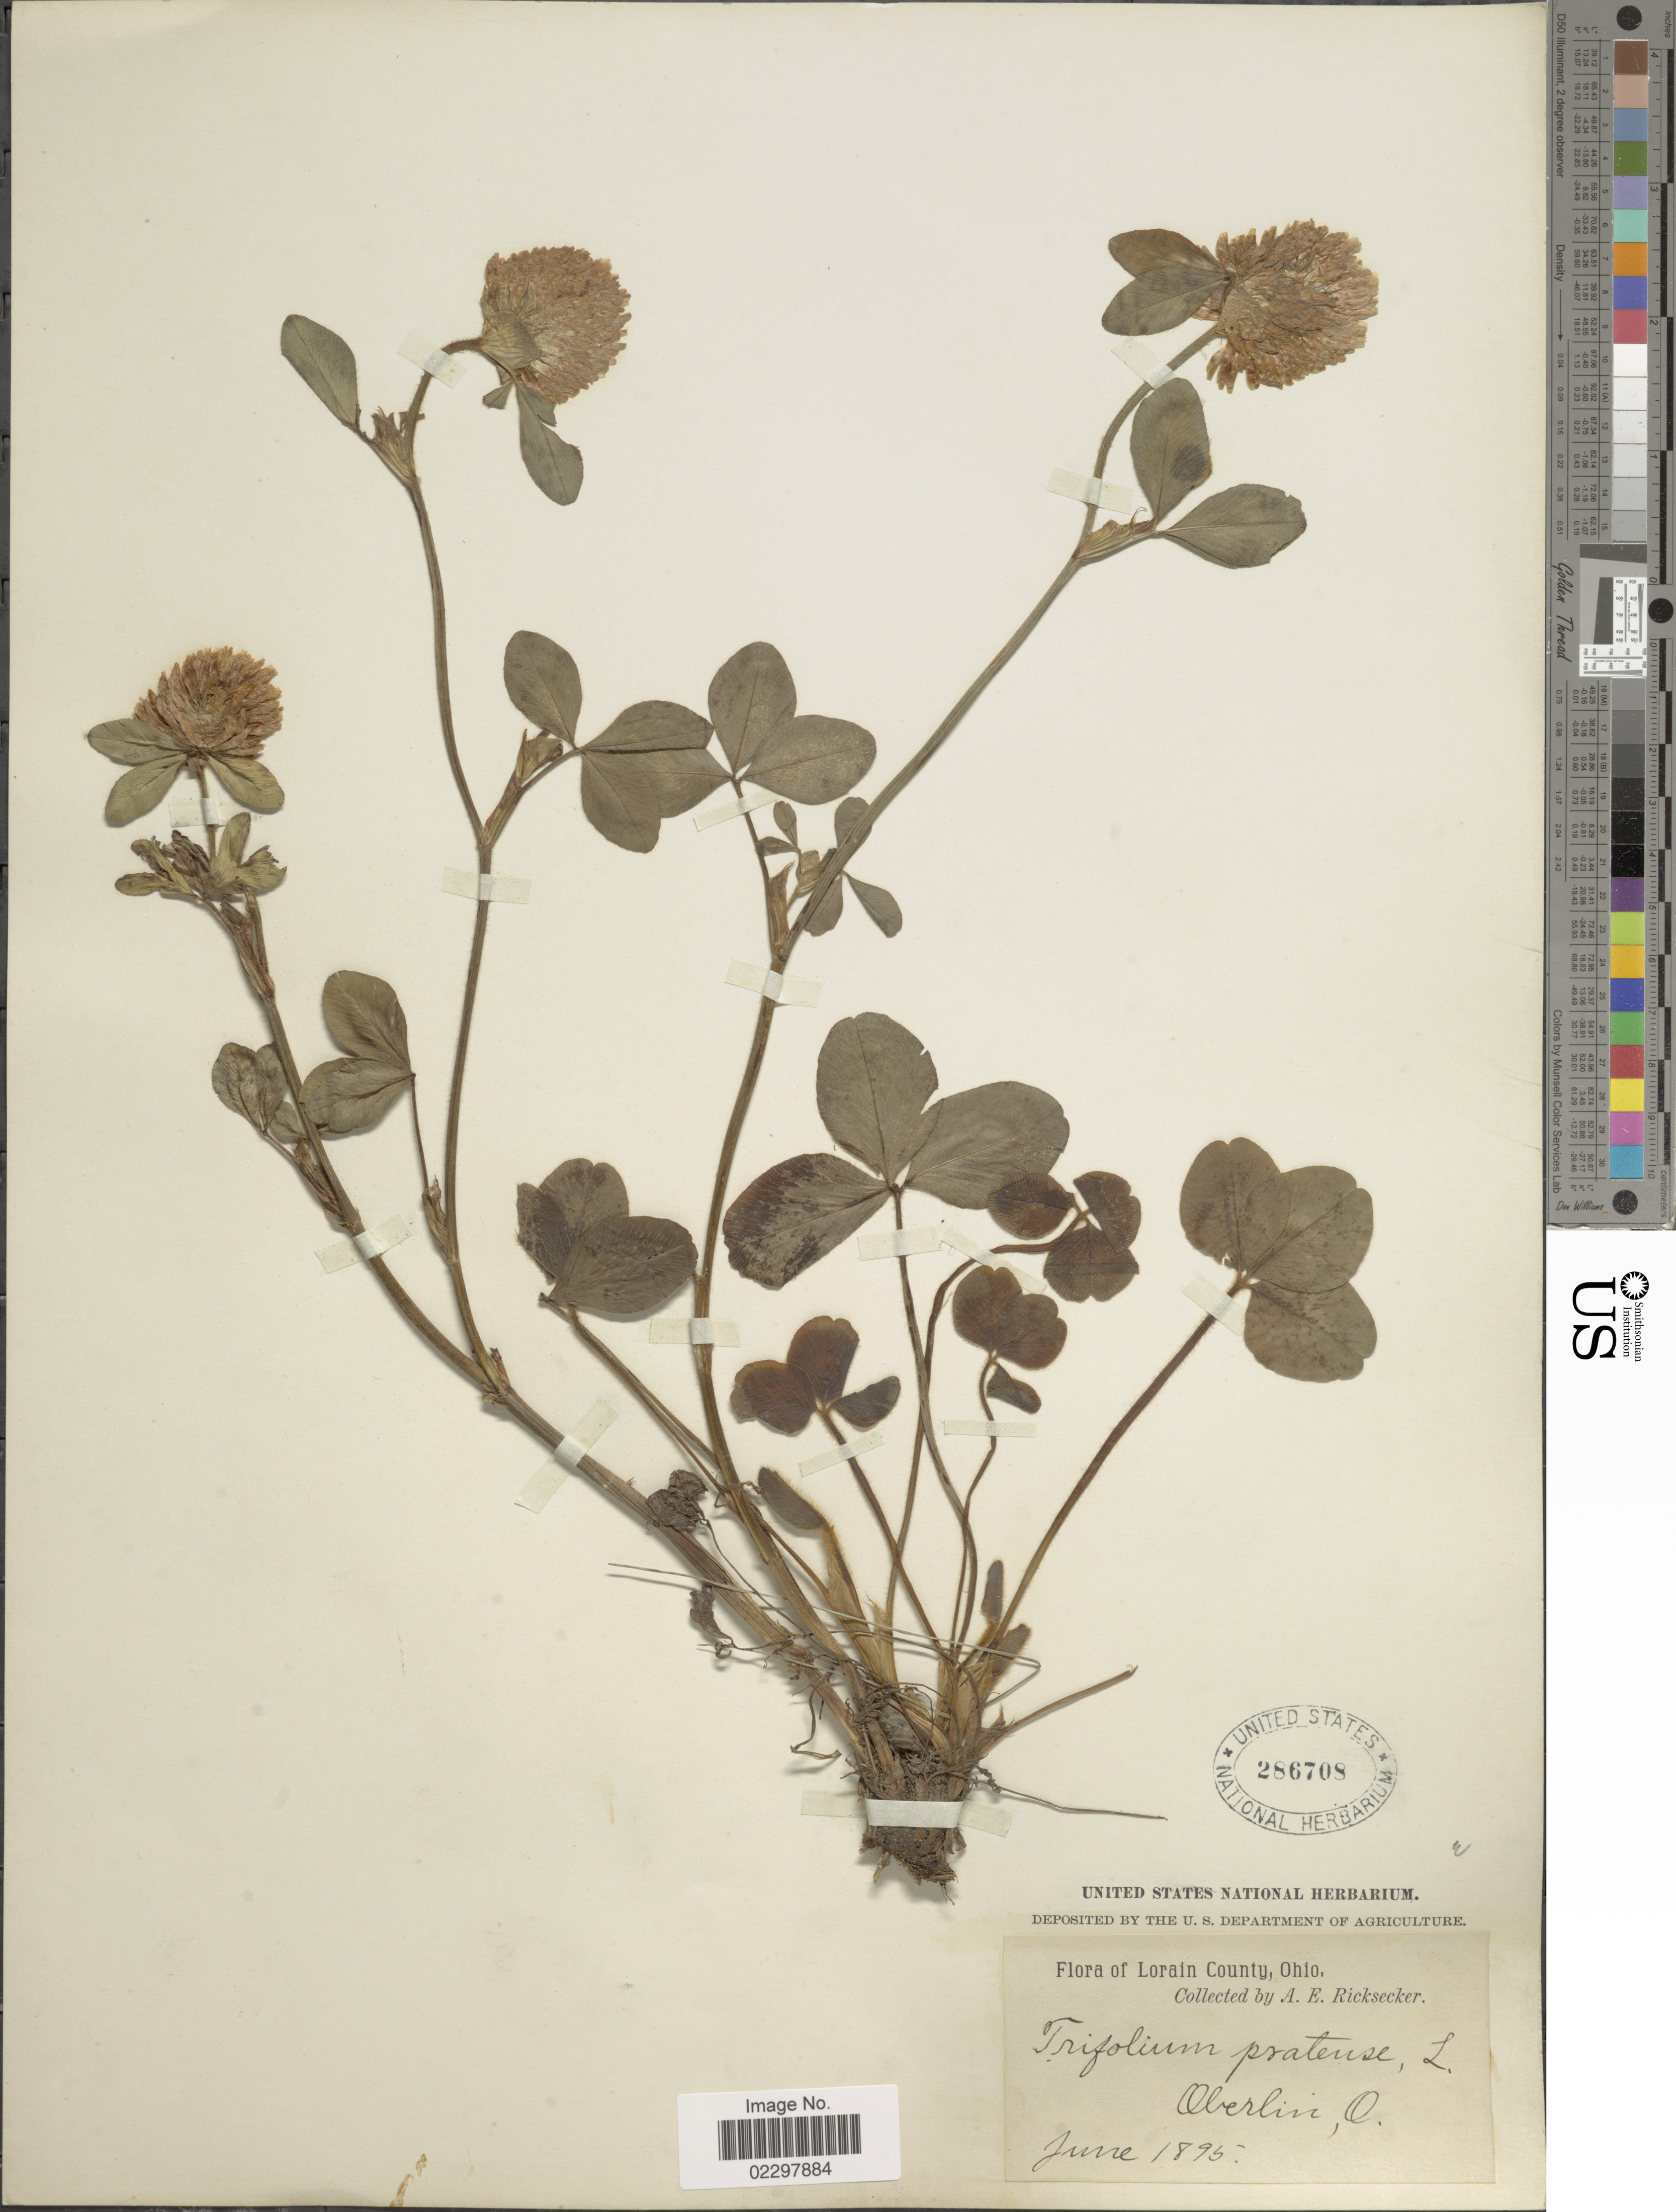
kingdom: Plantae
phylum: Tracheophyta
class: Magnoliopsida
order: Fabales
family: Fabaceae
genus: Trifolium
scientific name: Trifolium pratense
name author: L.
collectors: A. E. Ricksecker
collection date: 1895-06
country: United States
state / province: Ohio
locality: Oberlin, Lorain County.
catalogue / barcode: US 286708